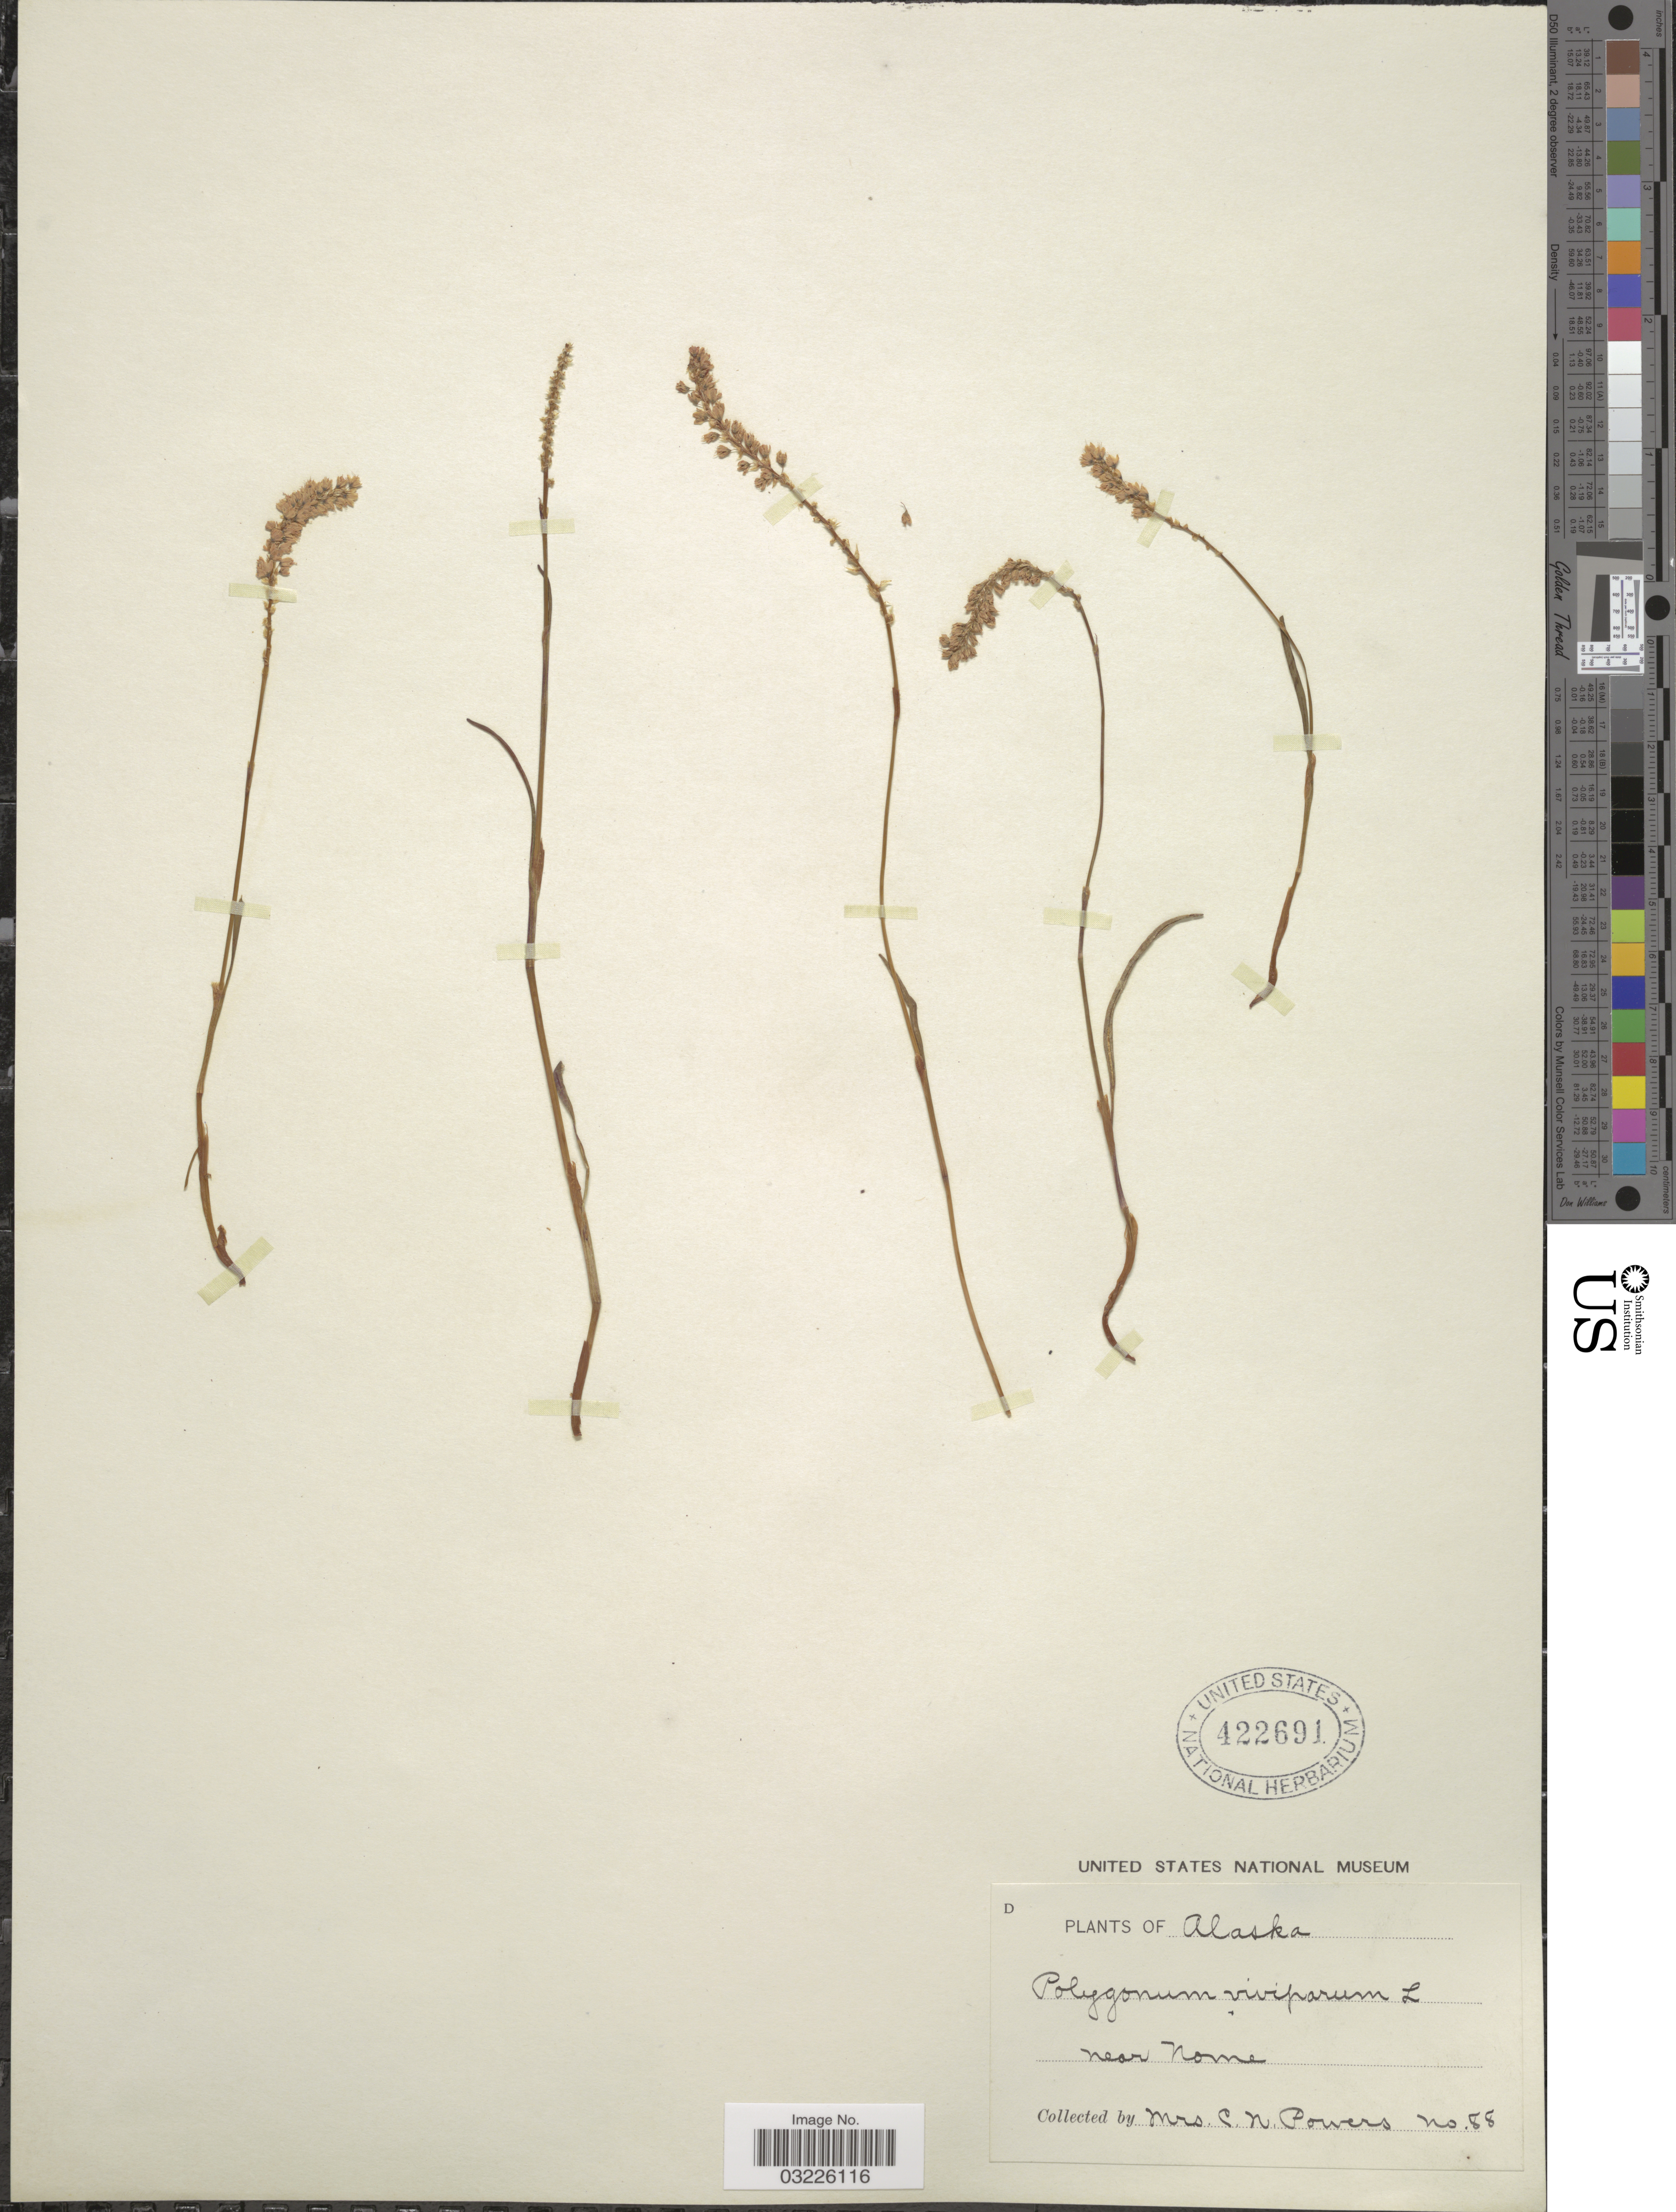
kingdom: Plantae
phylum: Tracheophyta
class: Magnoliopsida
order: Caryophyllales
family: Polygonaceae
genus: Bistorta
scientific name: Bistorta vivipara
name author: (L.) Delarbre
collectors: C. Powers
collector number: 88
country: United States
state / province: Alaska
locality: Near Nome.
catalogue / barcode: US 422691